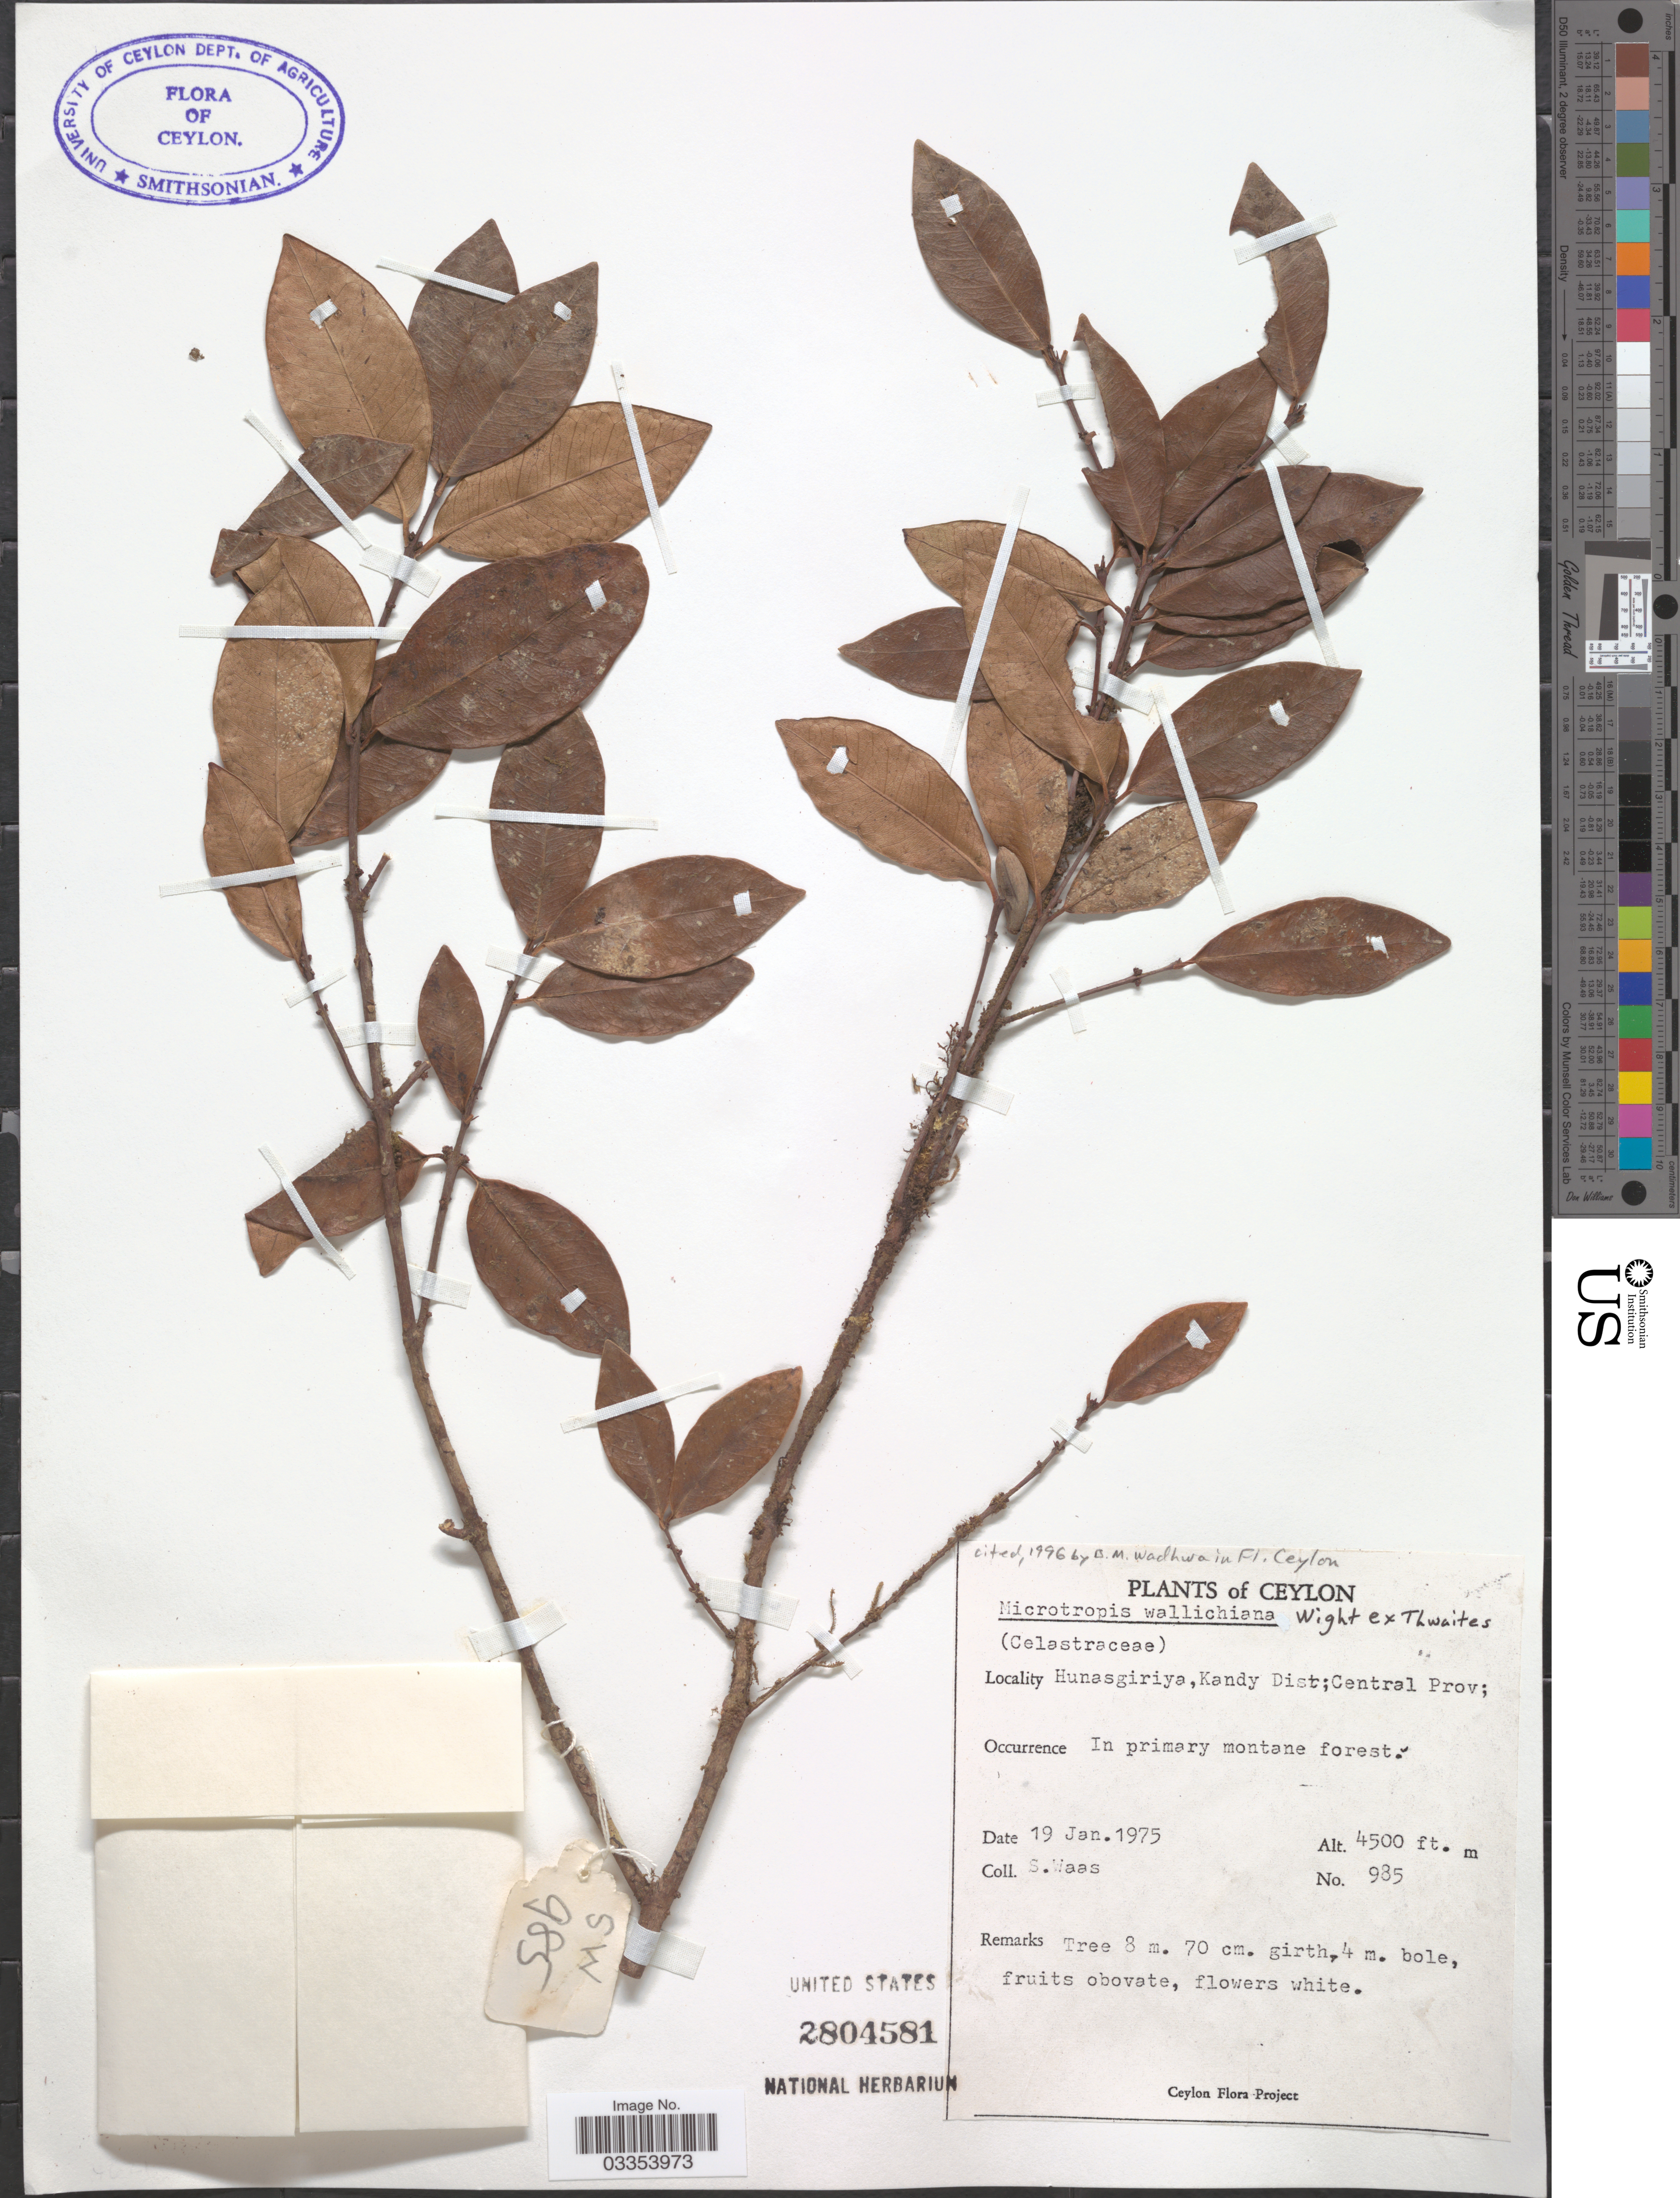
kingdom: Plantae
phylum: Tracheophyta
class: Magnoliopsida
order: Celastrales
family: Celastraceae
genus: Microtropis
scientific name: Microtropis wallichiana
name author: Wight in Thwaites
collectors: S. Waas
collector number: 985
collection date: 1975-01-19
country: Sri Lanka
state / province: Central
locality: Ceylon, Hunasgiriya, Kandy Dist.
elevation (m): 1372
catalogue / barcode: US 2804581